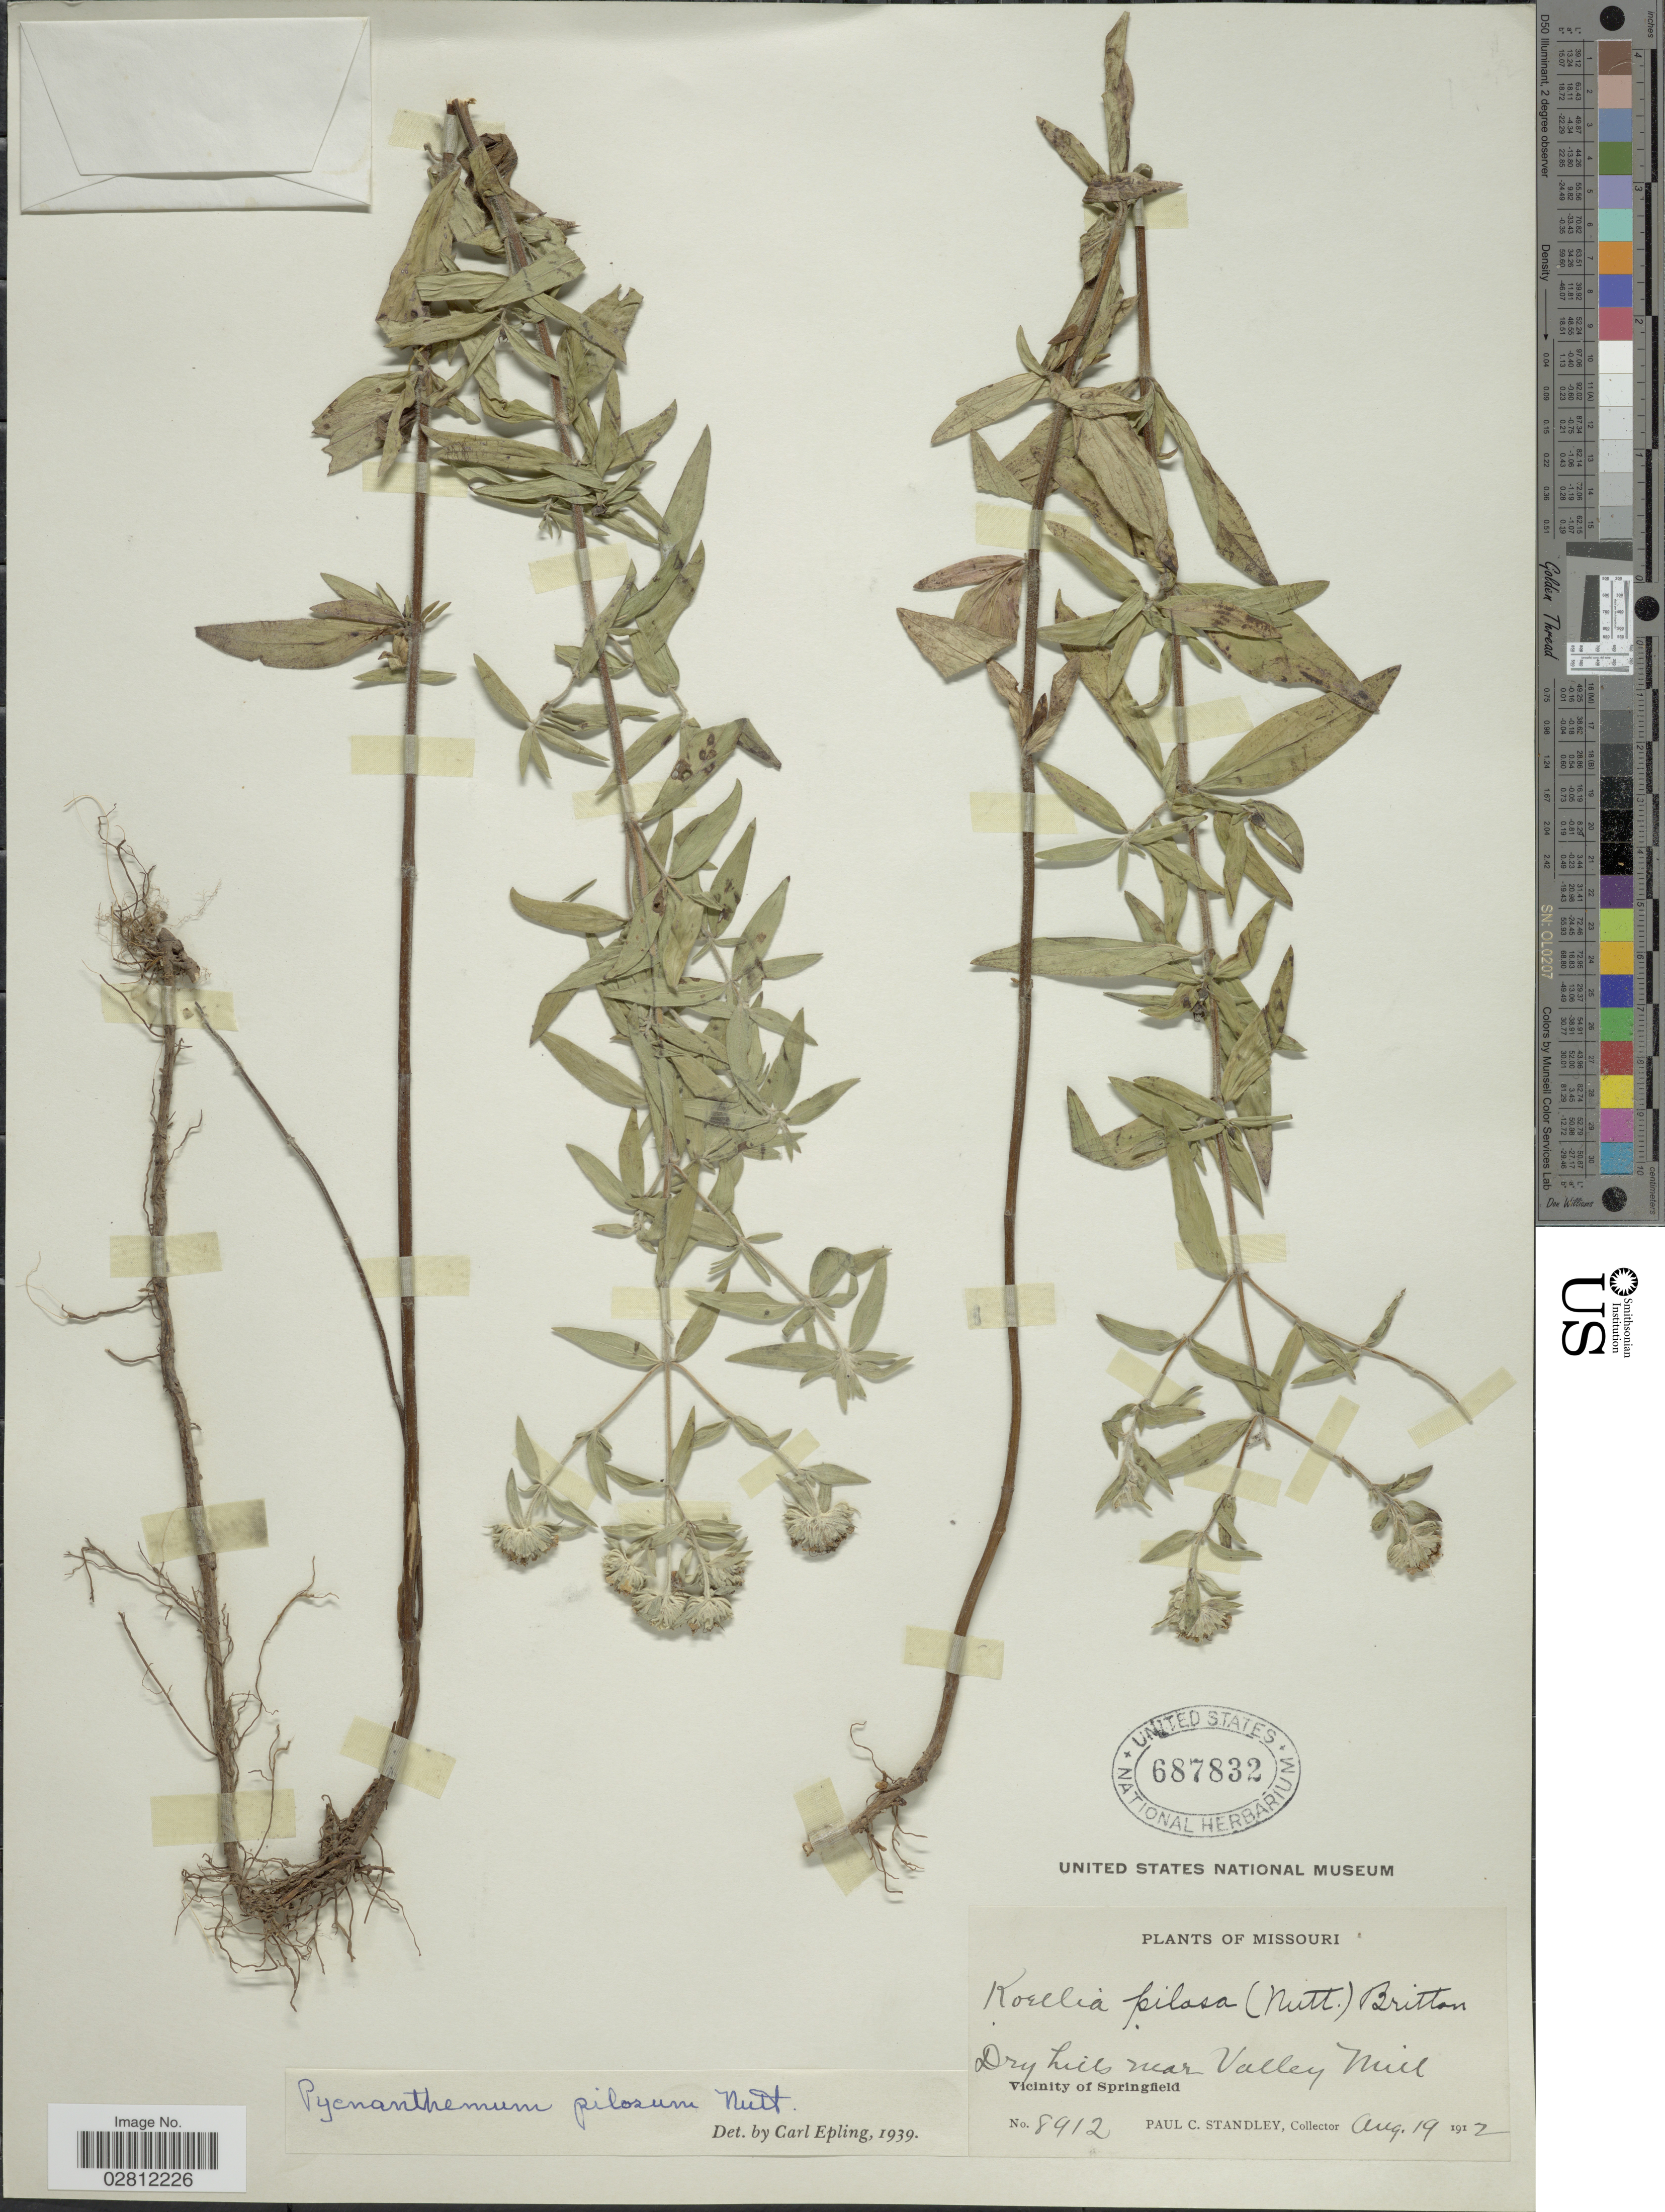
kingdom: Plantae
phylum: Tracheophyta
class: Magnoliopsida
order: Lamiales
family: Lamiaceae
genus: Pycnanthemum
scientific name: Pycnanthemum pilosum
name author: Nutt.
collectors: P. C. Standley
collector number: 8912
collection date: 1912-08-19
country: United States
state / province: Missouri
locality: Dry hills near Valley Mill, Vicinity of Springfield.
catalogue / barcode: US 687832